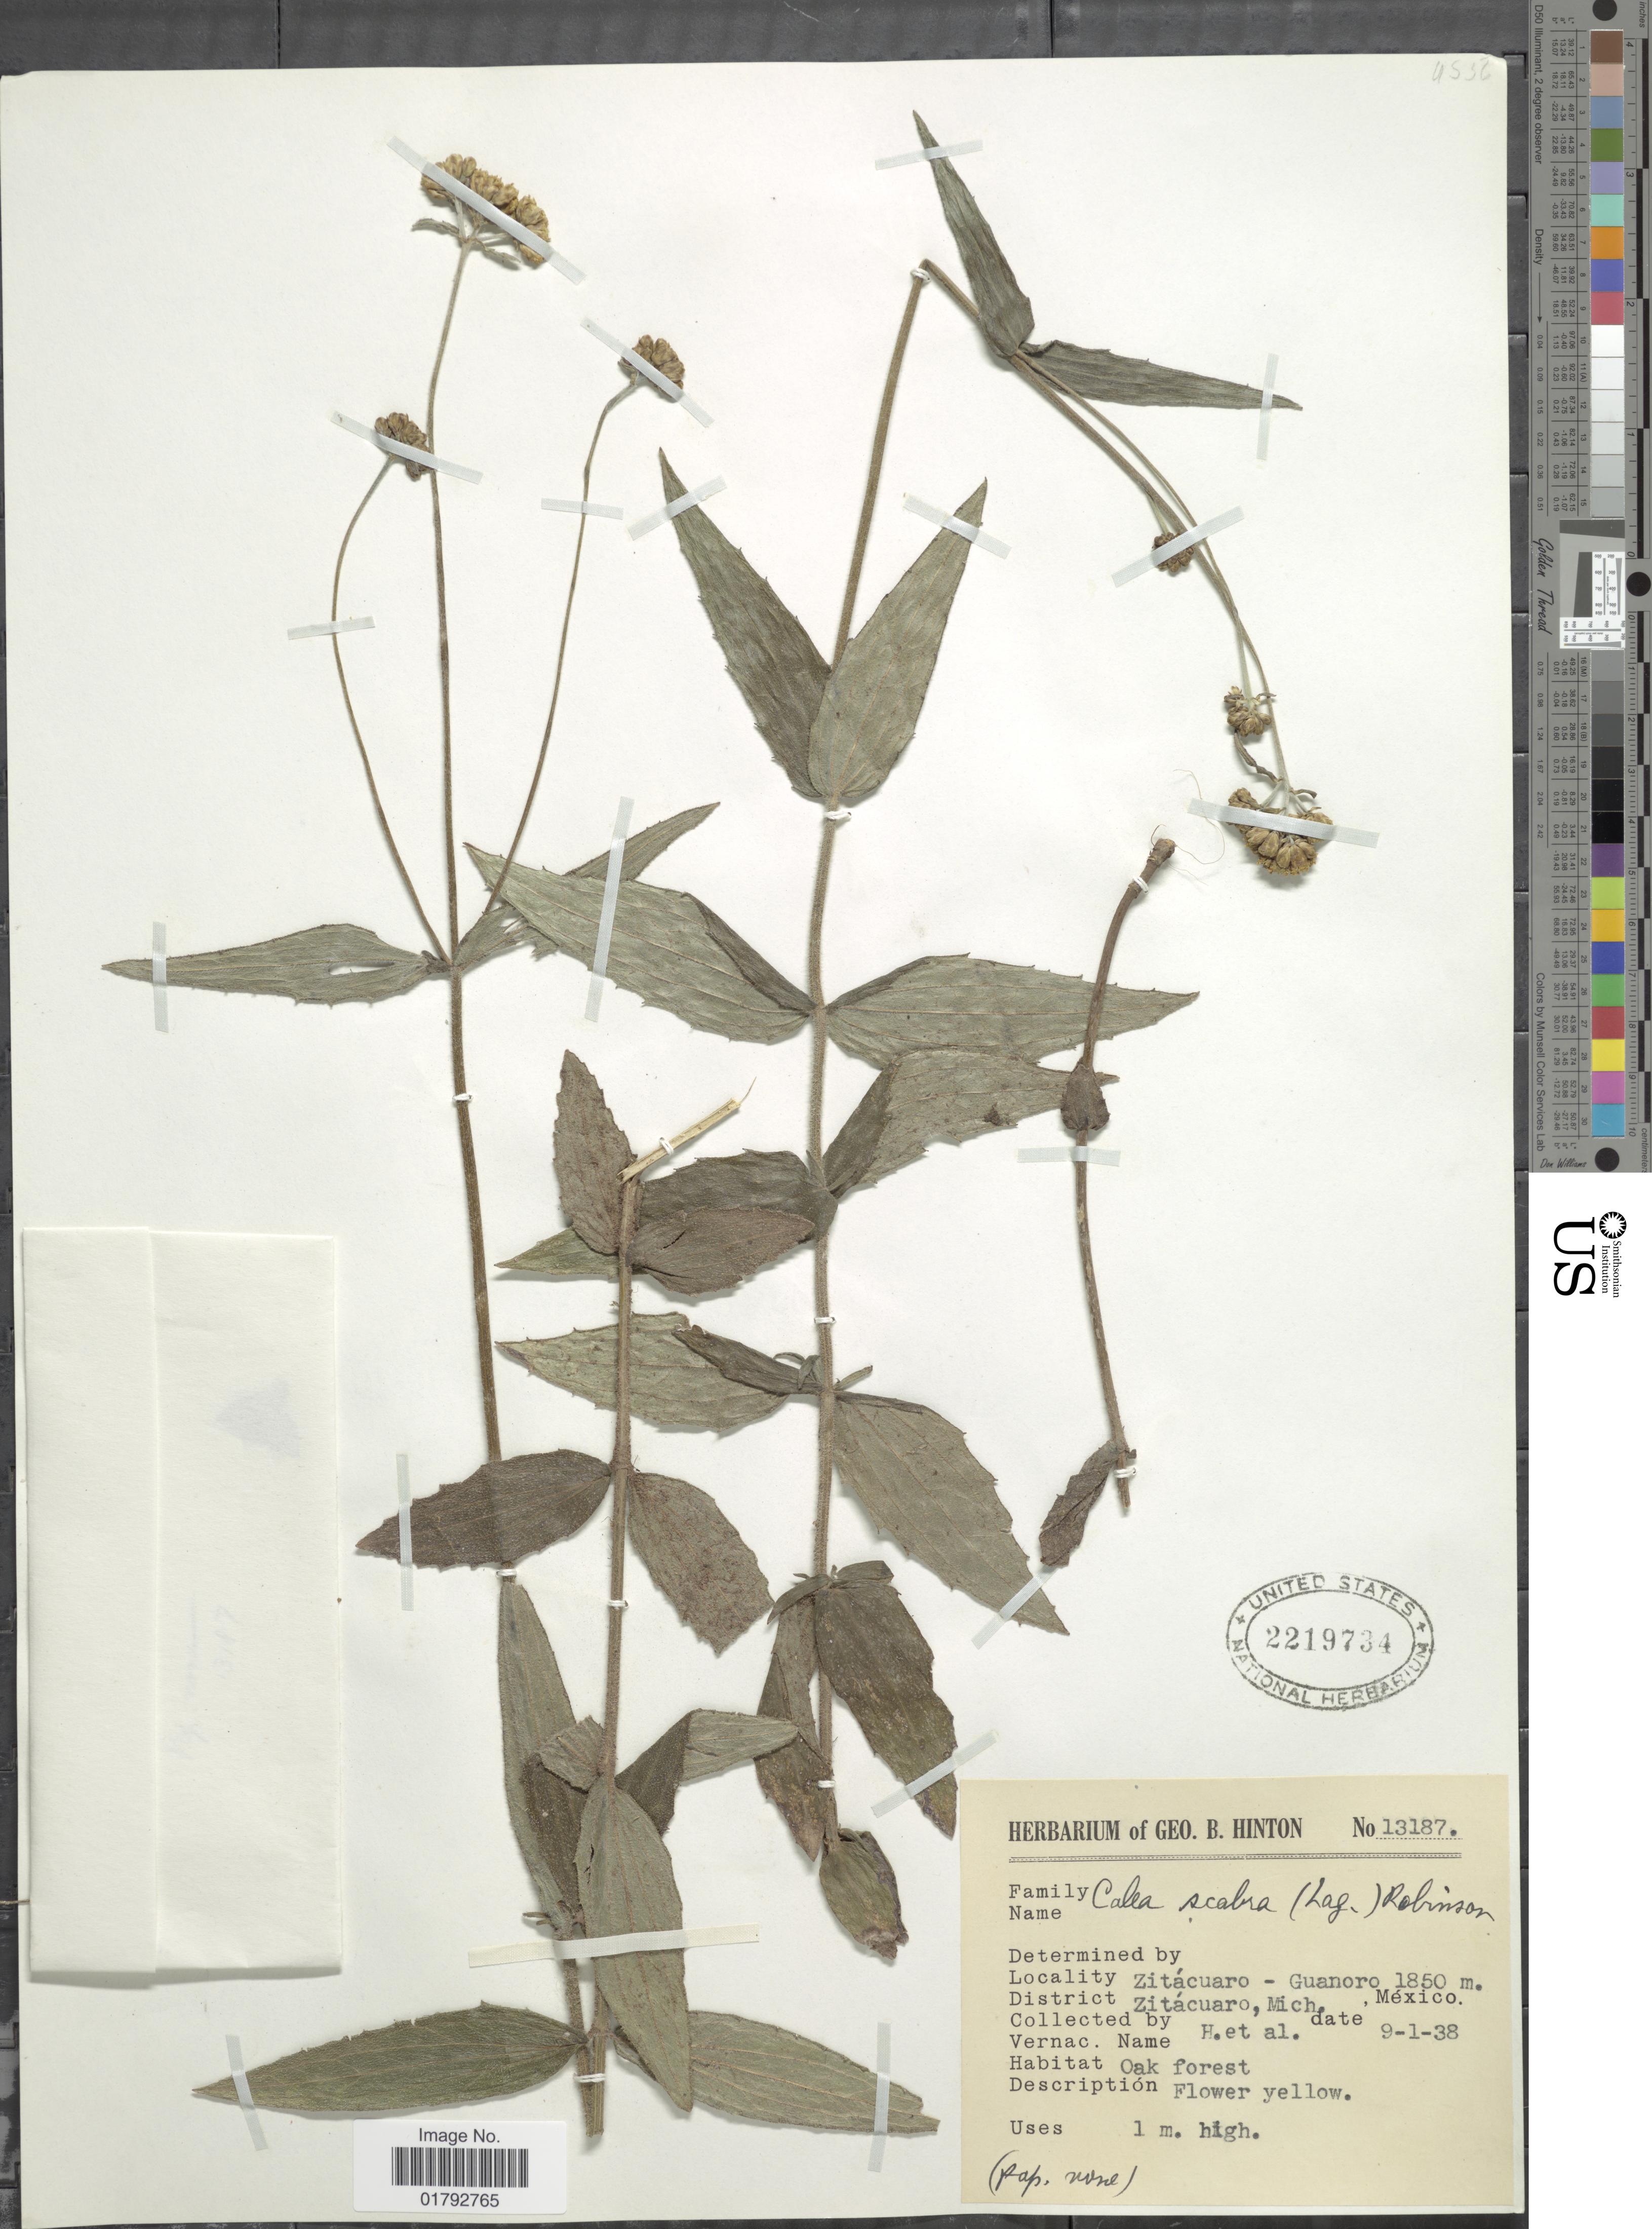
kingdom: Plantae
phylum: Tracheophyta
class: Magnoliopsida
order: Asterales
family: Asteraceae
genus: Alloispermum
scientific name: Alloispermum scabrum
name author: (Lag.) H. Rob.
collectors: G. B. Hinton & et al.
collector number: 13187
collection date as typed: Transcribed d/m/y: 1/9/38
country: Mexico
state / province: Michoacán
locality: Zitacuaro - Guanoro, Zitacuaro, Mich , Mexico.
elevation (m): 1850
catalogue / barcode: US 2219734